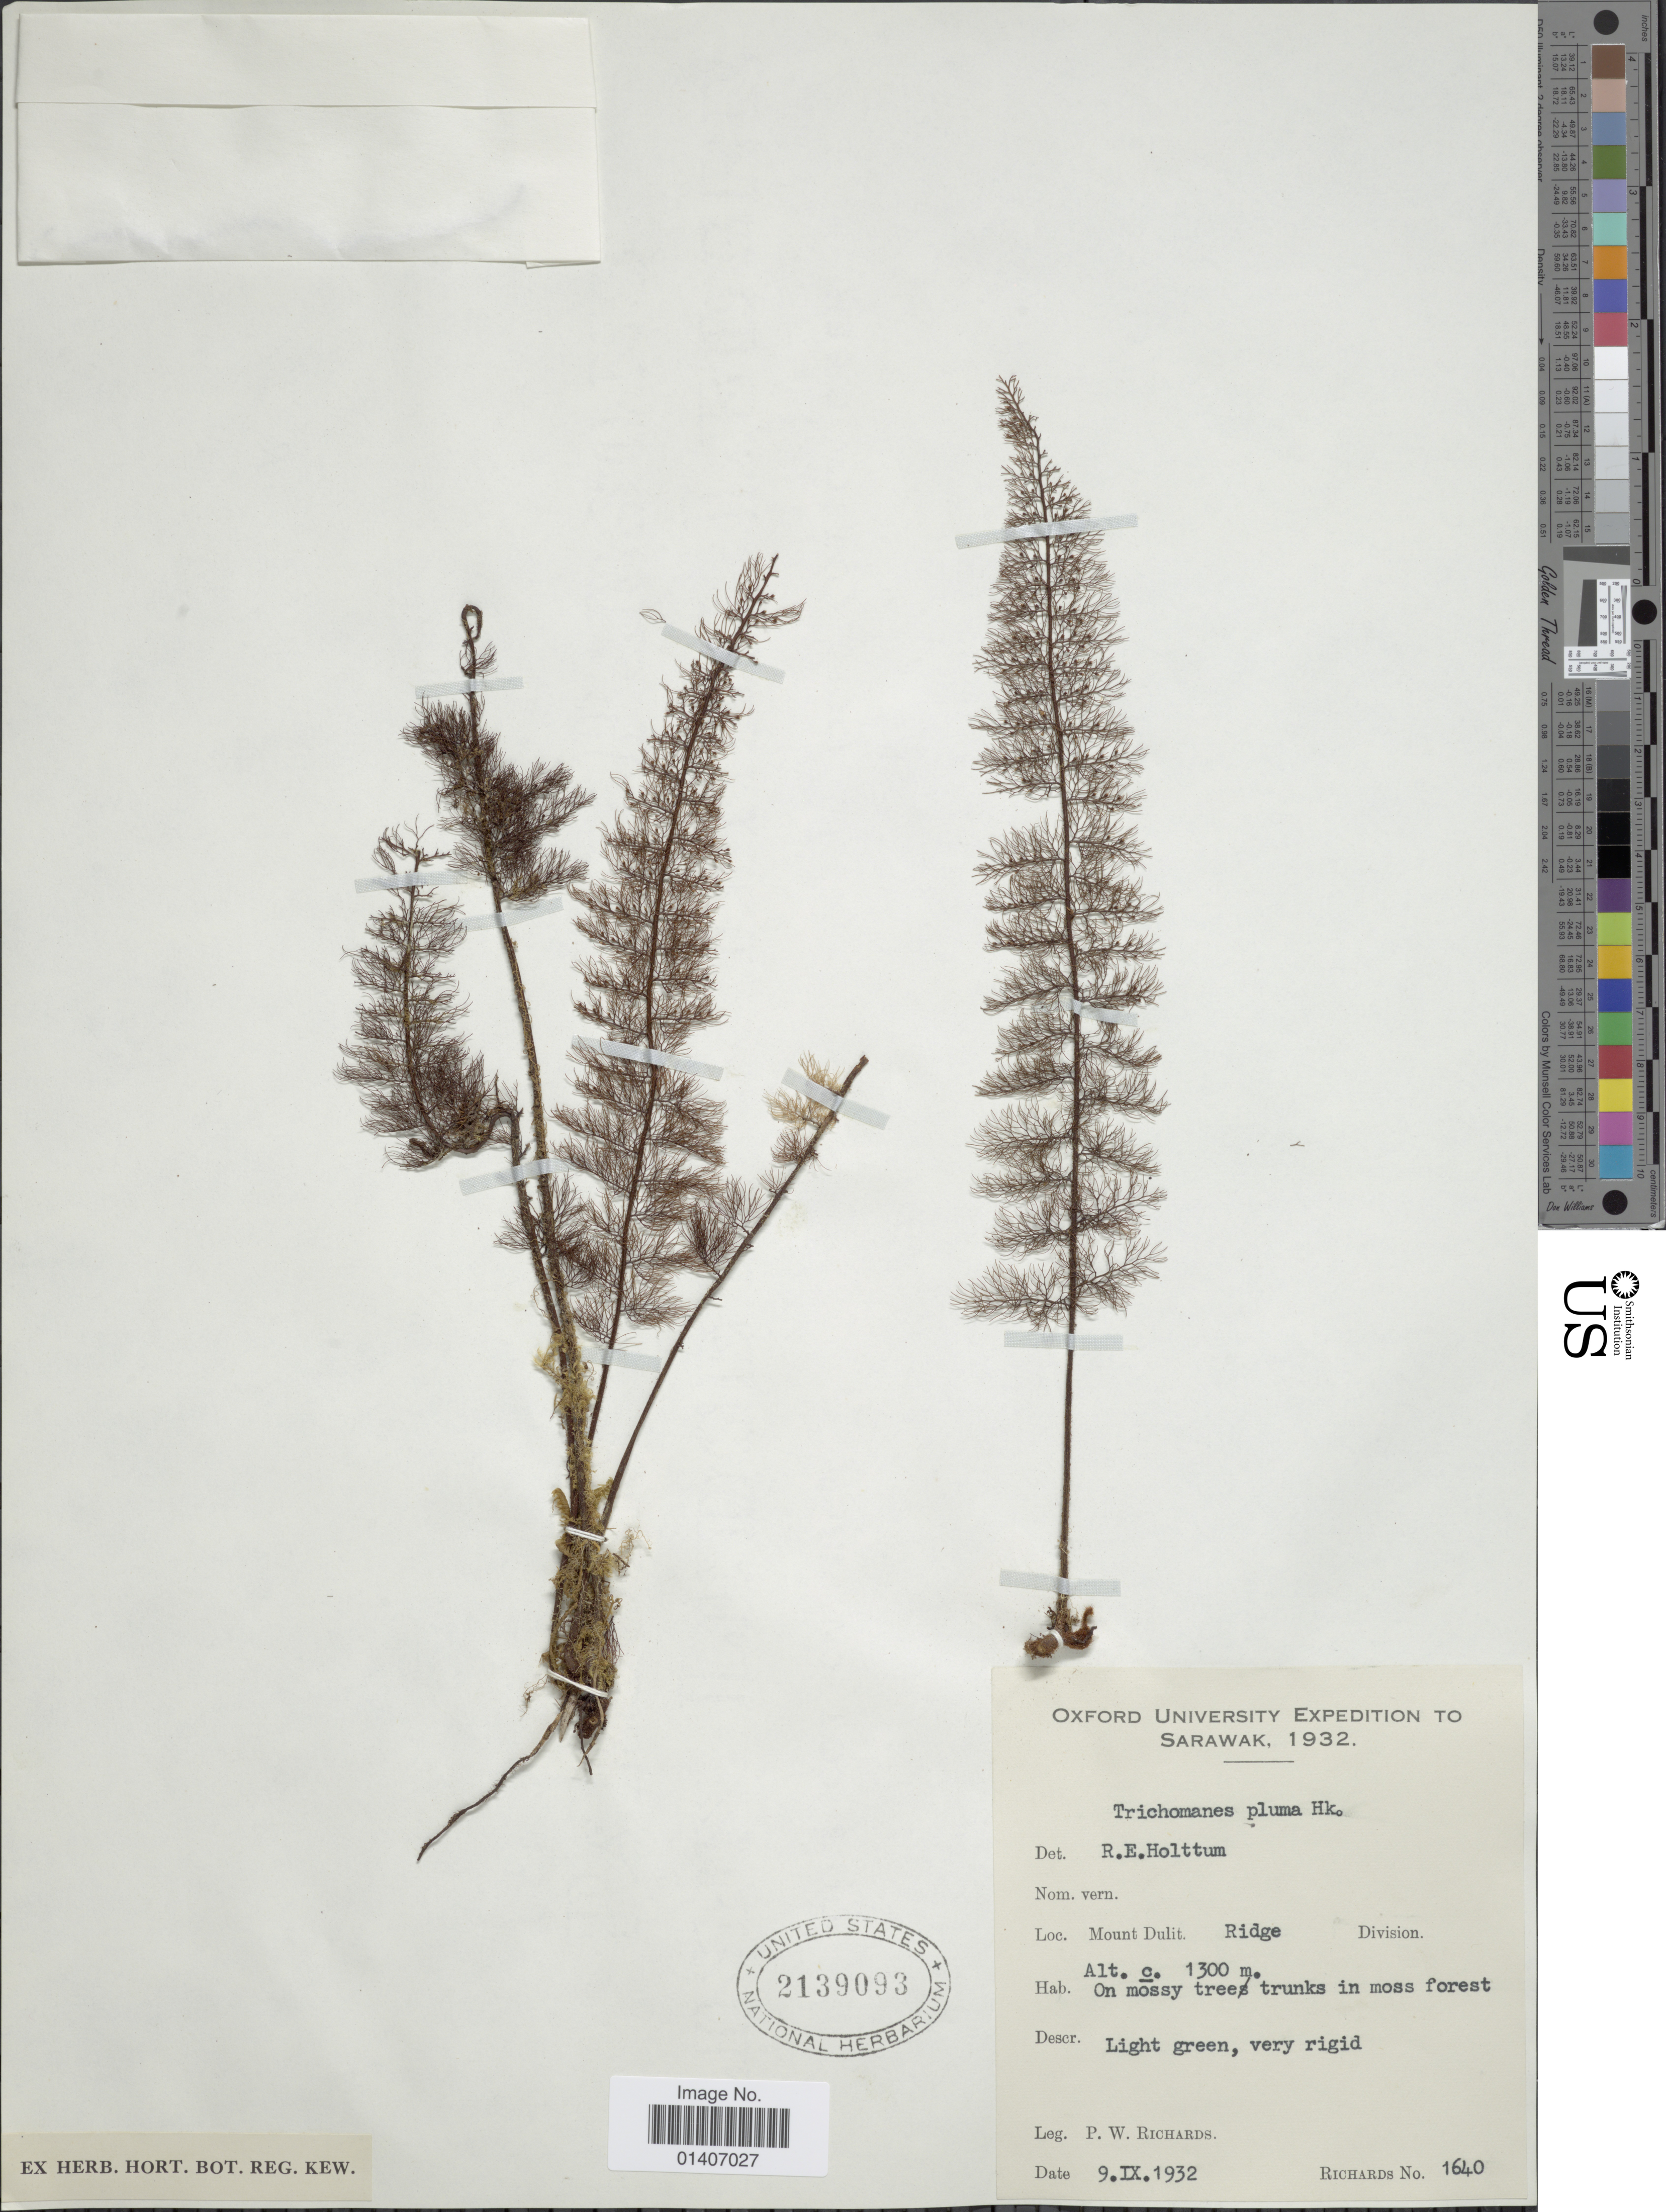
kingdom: Plantae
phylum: Tracheophyta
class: Polypodiopsida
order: Hymenophyllales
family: Hymenophyllaceae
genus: Abrodictyum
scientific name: Abrodictyum pluma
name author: (Hook.) Ebihara & K. Iwats.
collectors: P. Richards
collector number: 1640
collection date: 1932-09-09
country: Malaysia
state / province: Sarawak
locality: Sarawak, Mount Dulit Ridge, Division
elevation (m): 1300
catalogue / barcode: US 2139093